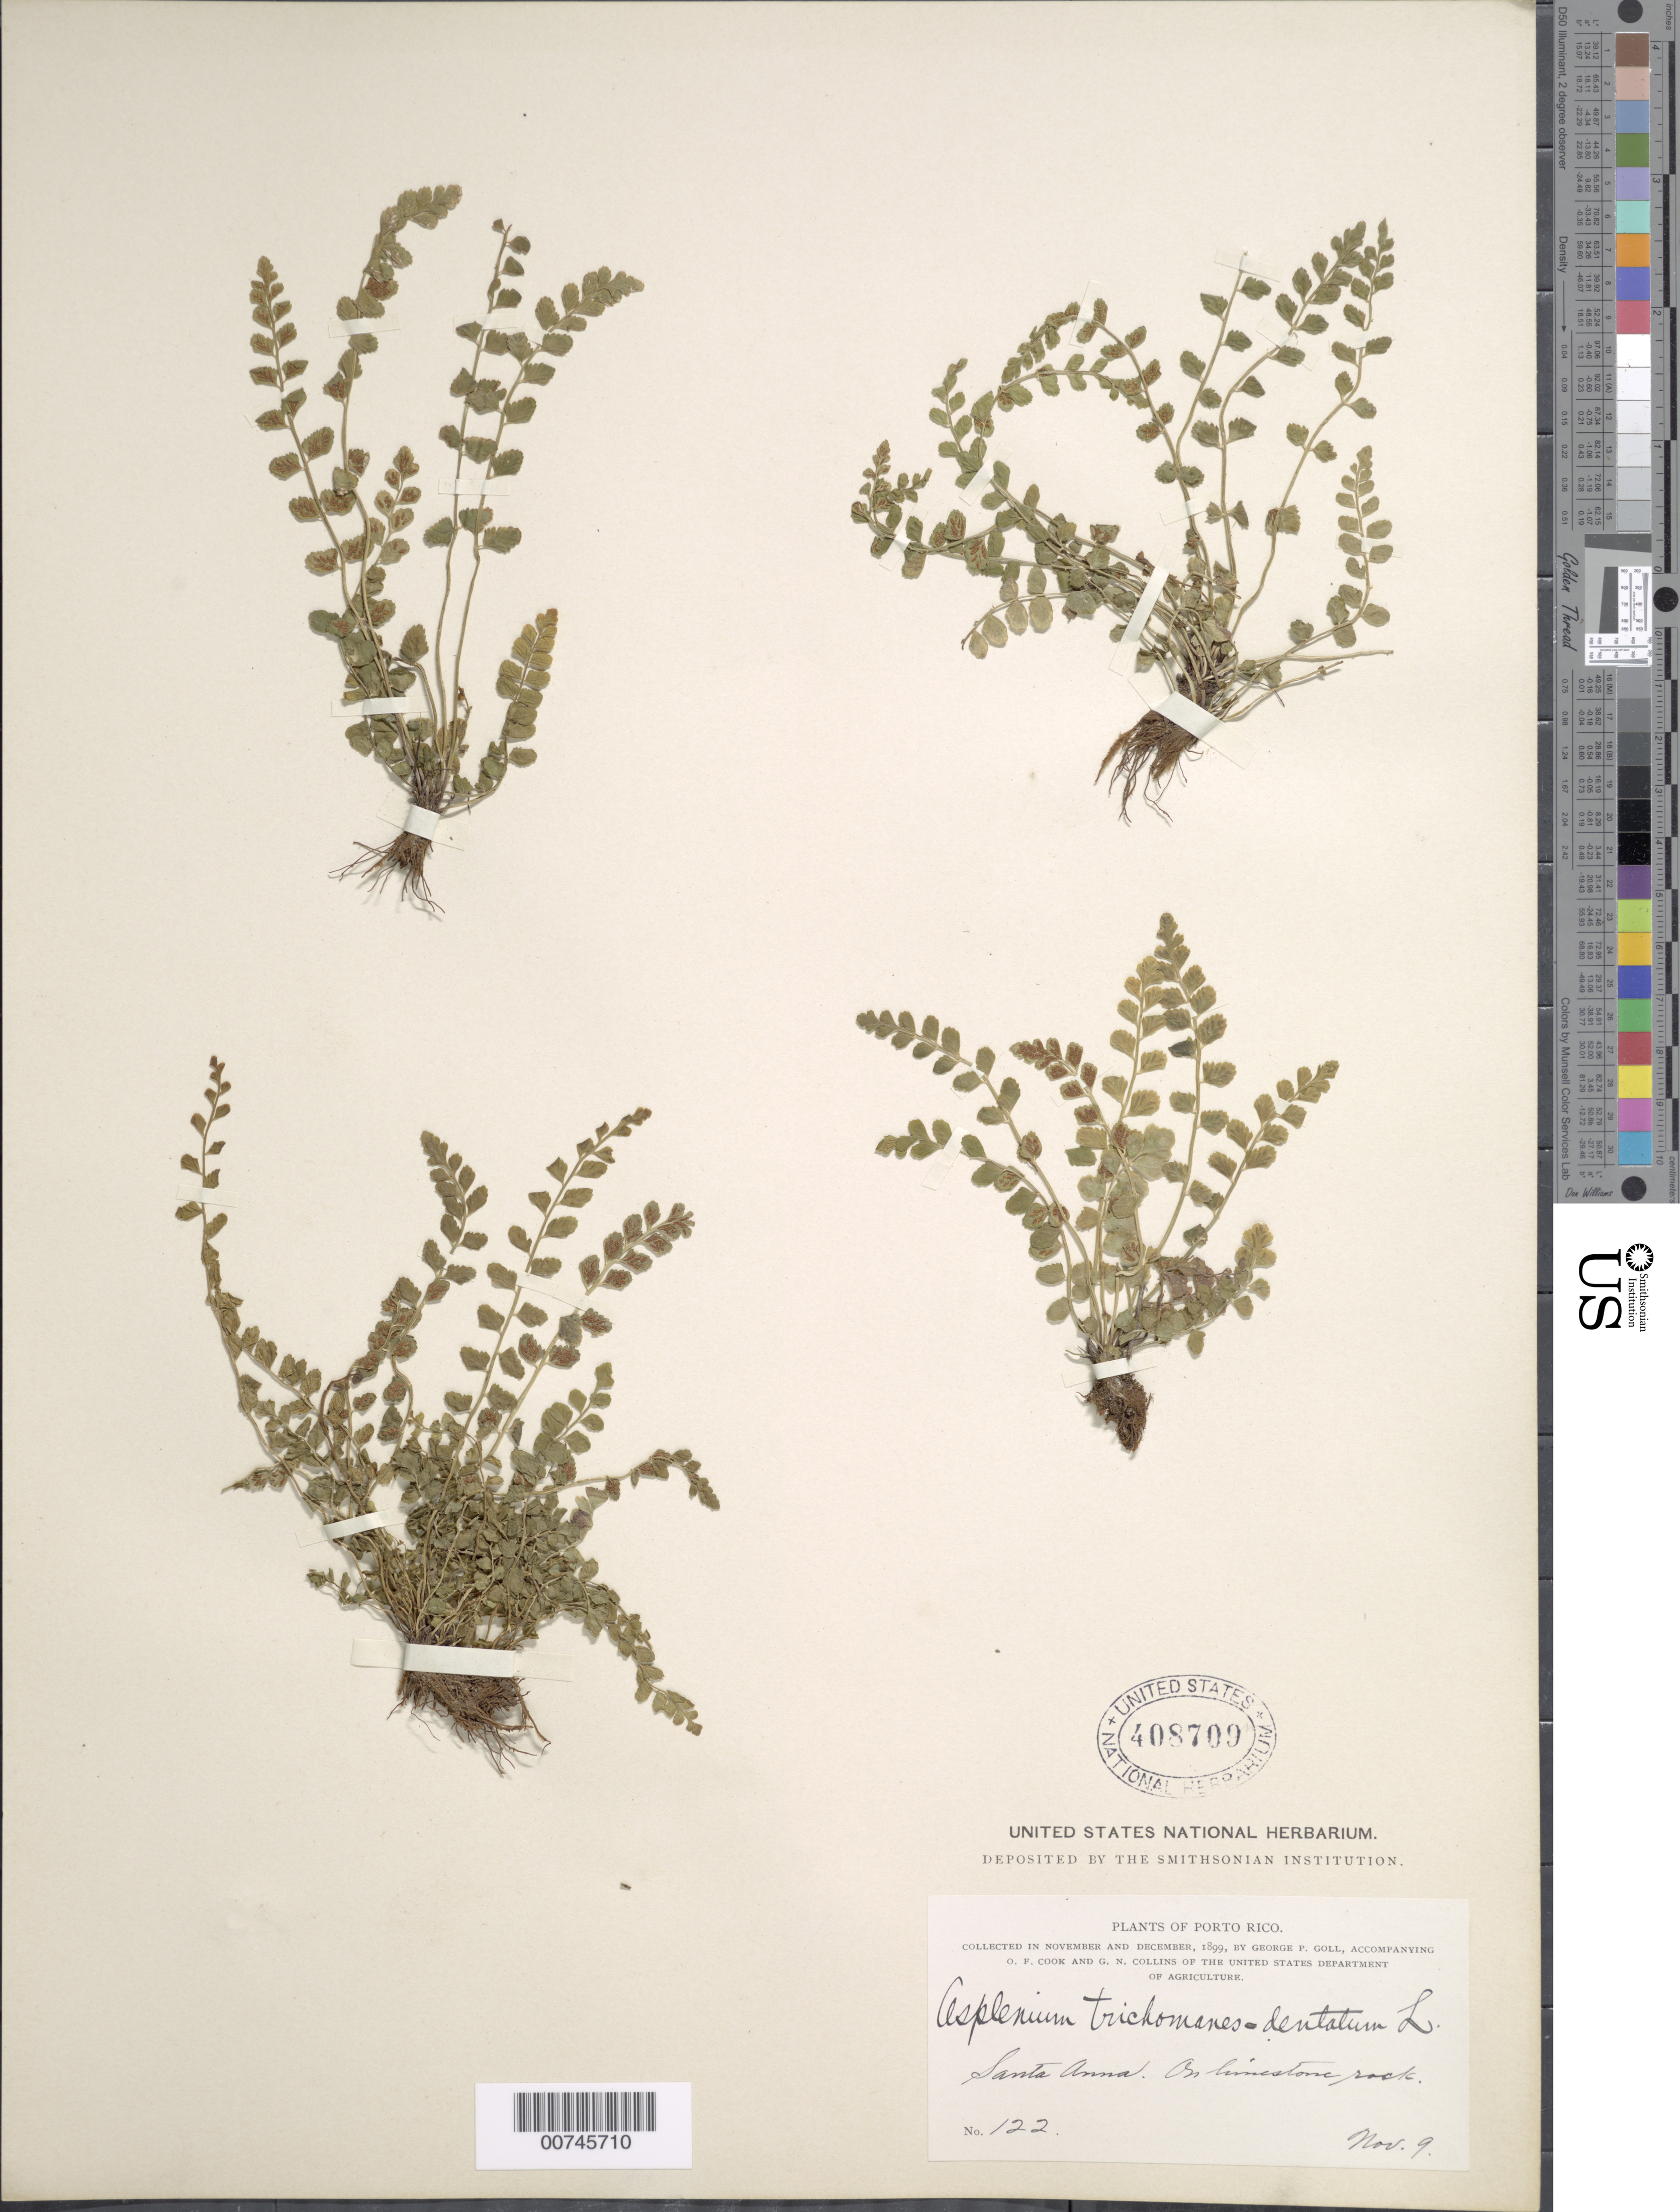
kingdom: Plantae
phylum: Tracheophyta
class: Polypodiopsida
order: Polypodiales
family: Aspleniaceae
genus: Asplenium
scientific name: Asplenium trichomanes-dentatum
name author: L.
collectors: G. Goll, O. F. Cook & G. N. Collins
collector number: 122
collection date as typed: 09 Nov 1899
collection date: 1899-11-09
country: Puerto Rico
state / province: San Juan (?)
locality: Santa Anna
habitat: On limestone rock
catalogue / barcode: US 408709